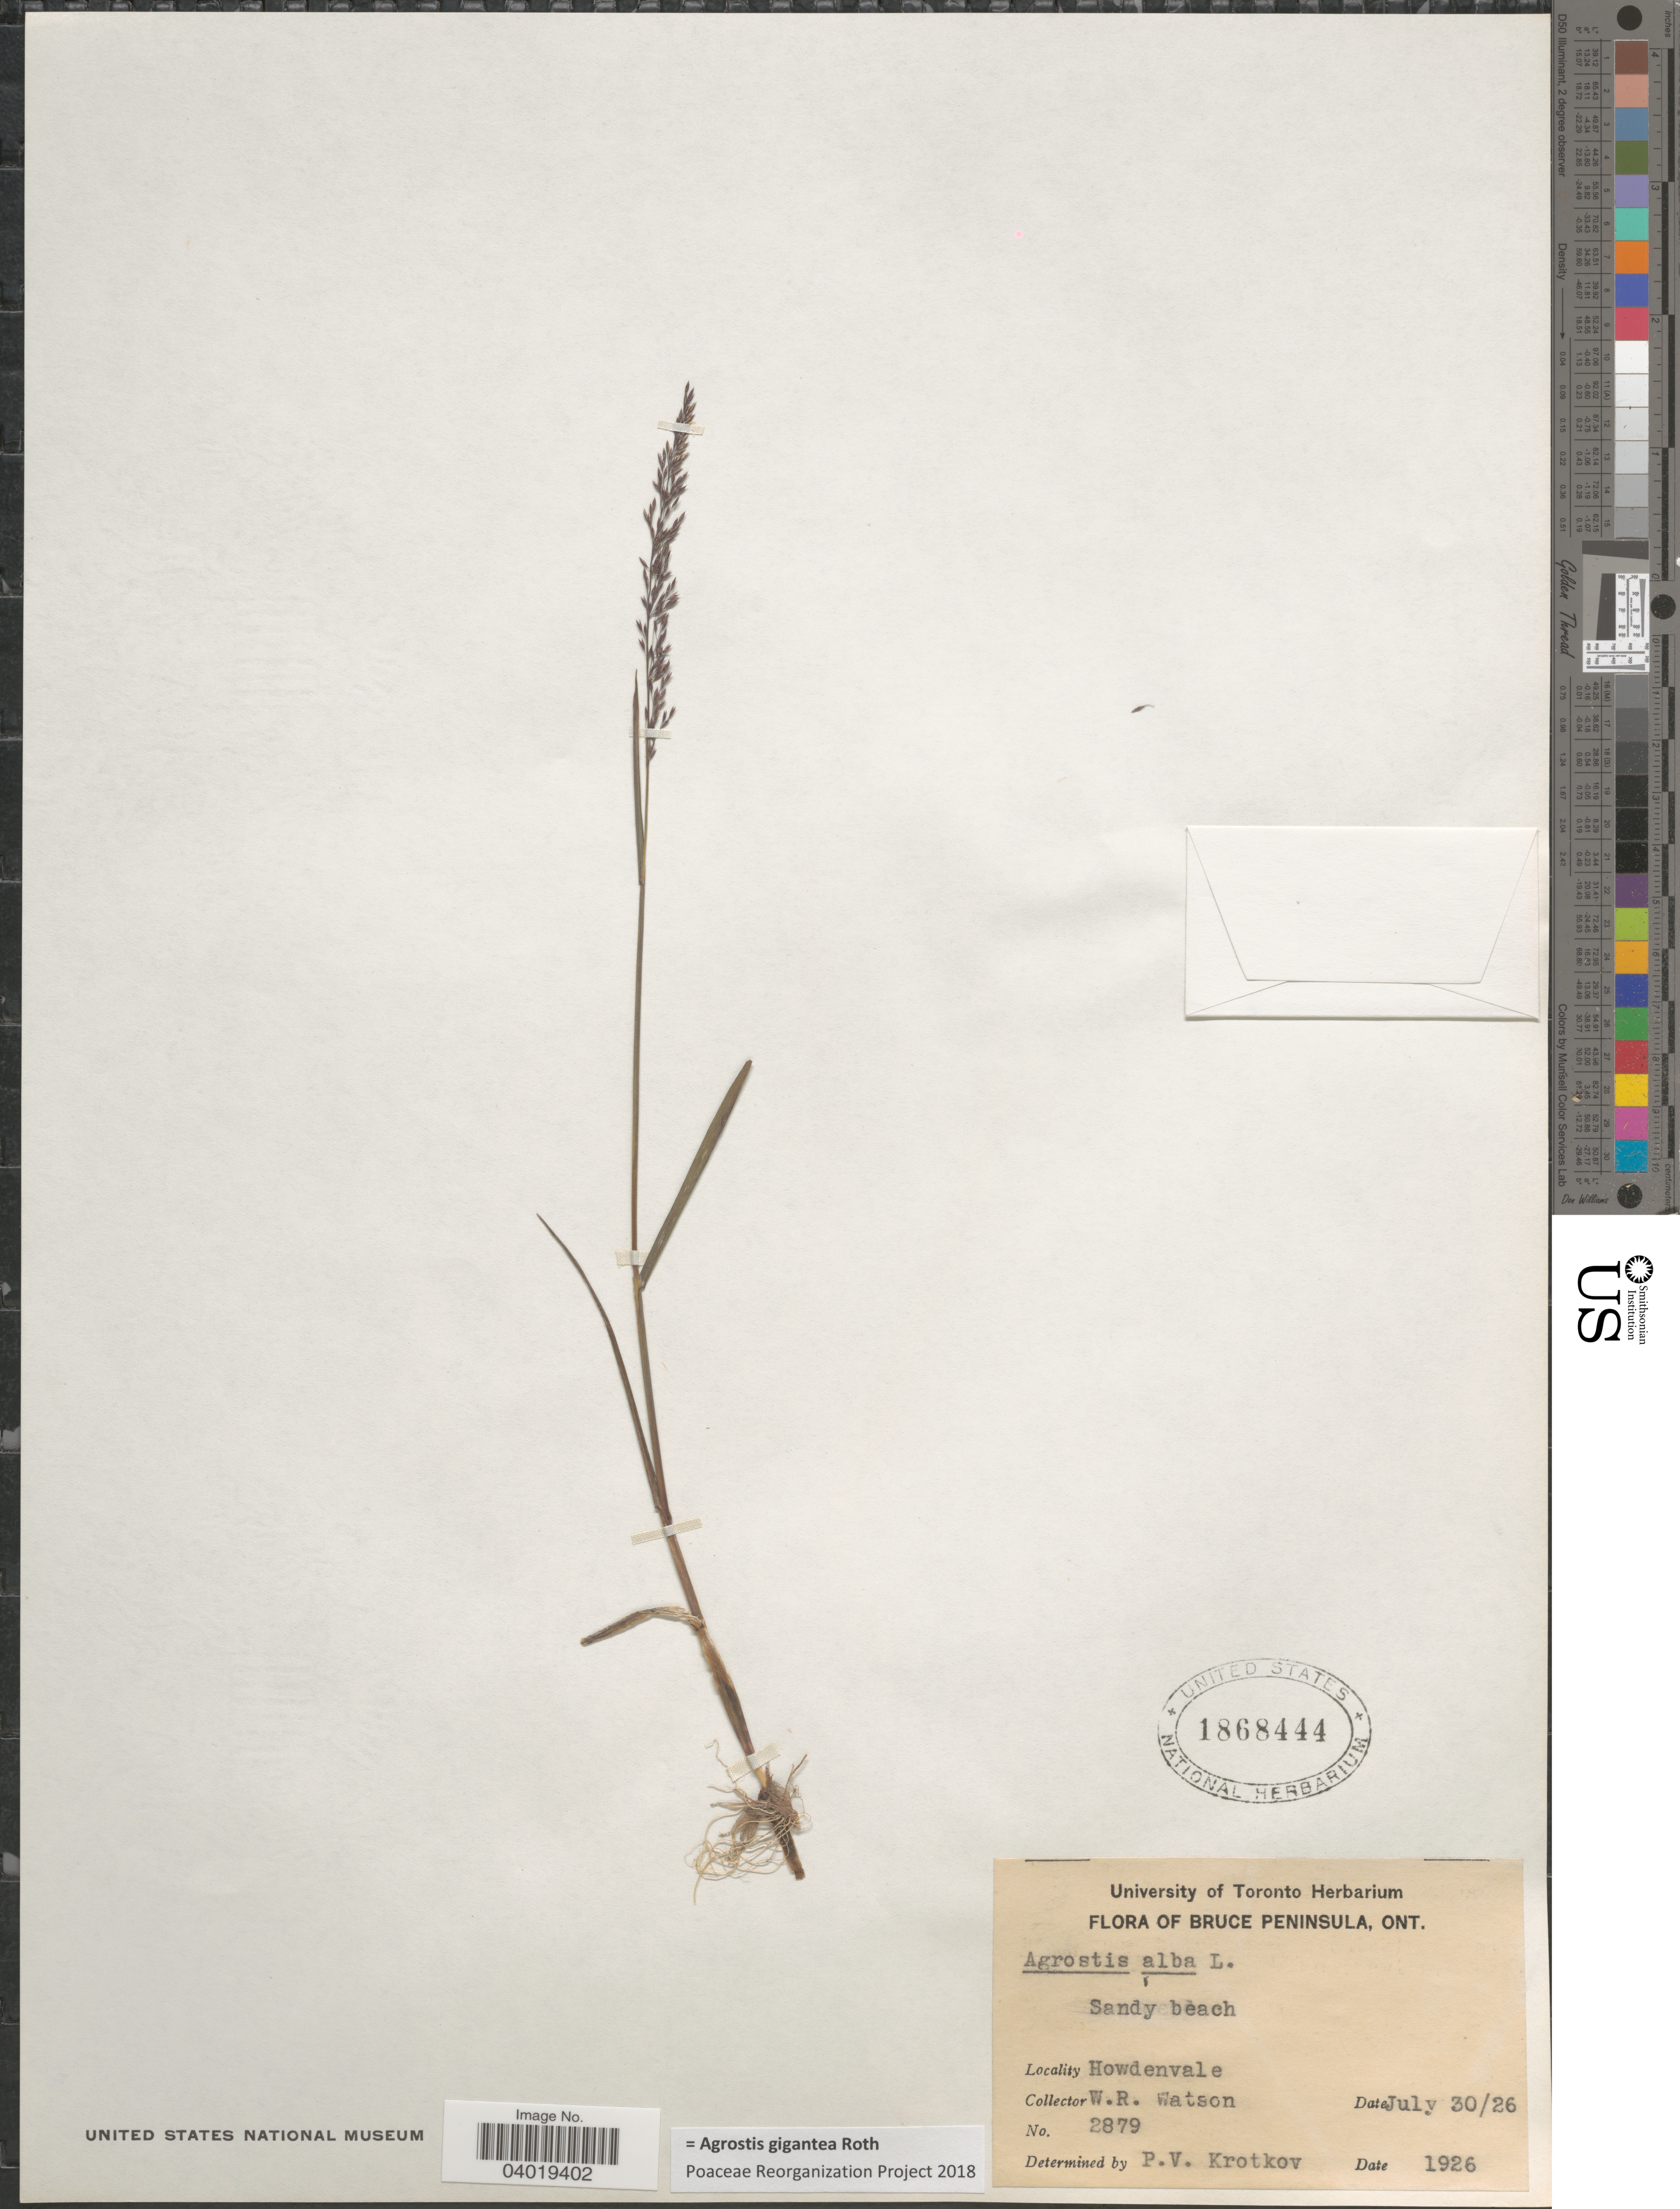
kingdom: Plantae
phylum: Tracheophyta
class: Liliopsida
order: Poales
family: Poaceae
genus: Agrostis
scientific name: Agrostis gigantea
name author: Roth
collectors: W. R. Watson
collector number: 2879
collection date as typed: Transcribed d/m/y: 30/7/26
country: Canada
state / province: Ontario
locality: Bruce Peninsula, Ont. Howdenvale.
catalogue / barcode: US 1868444